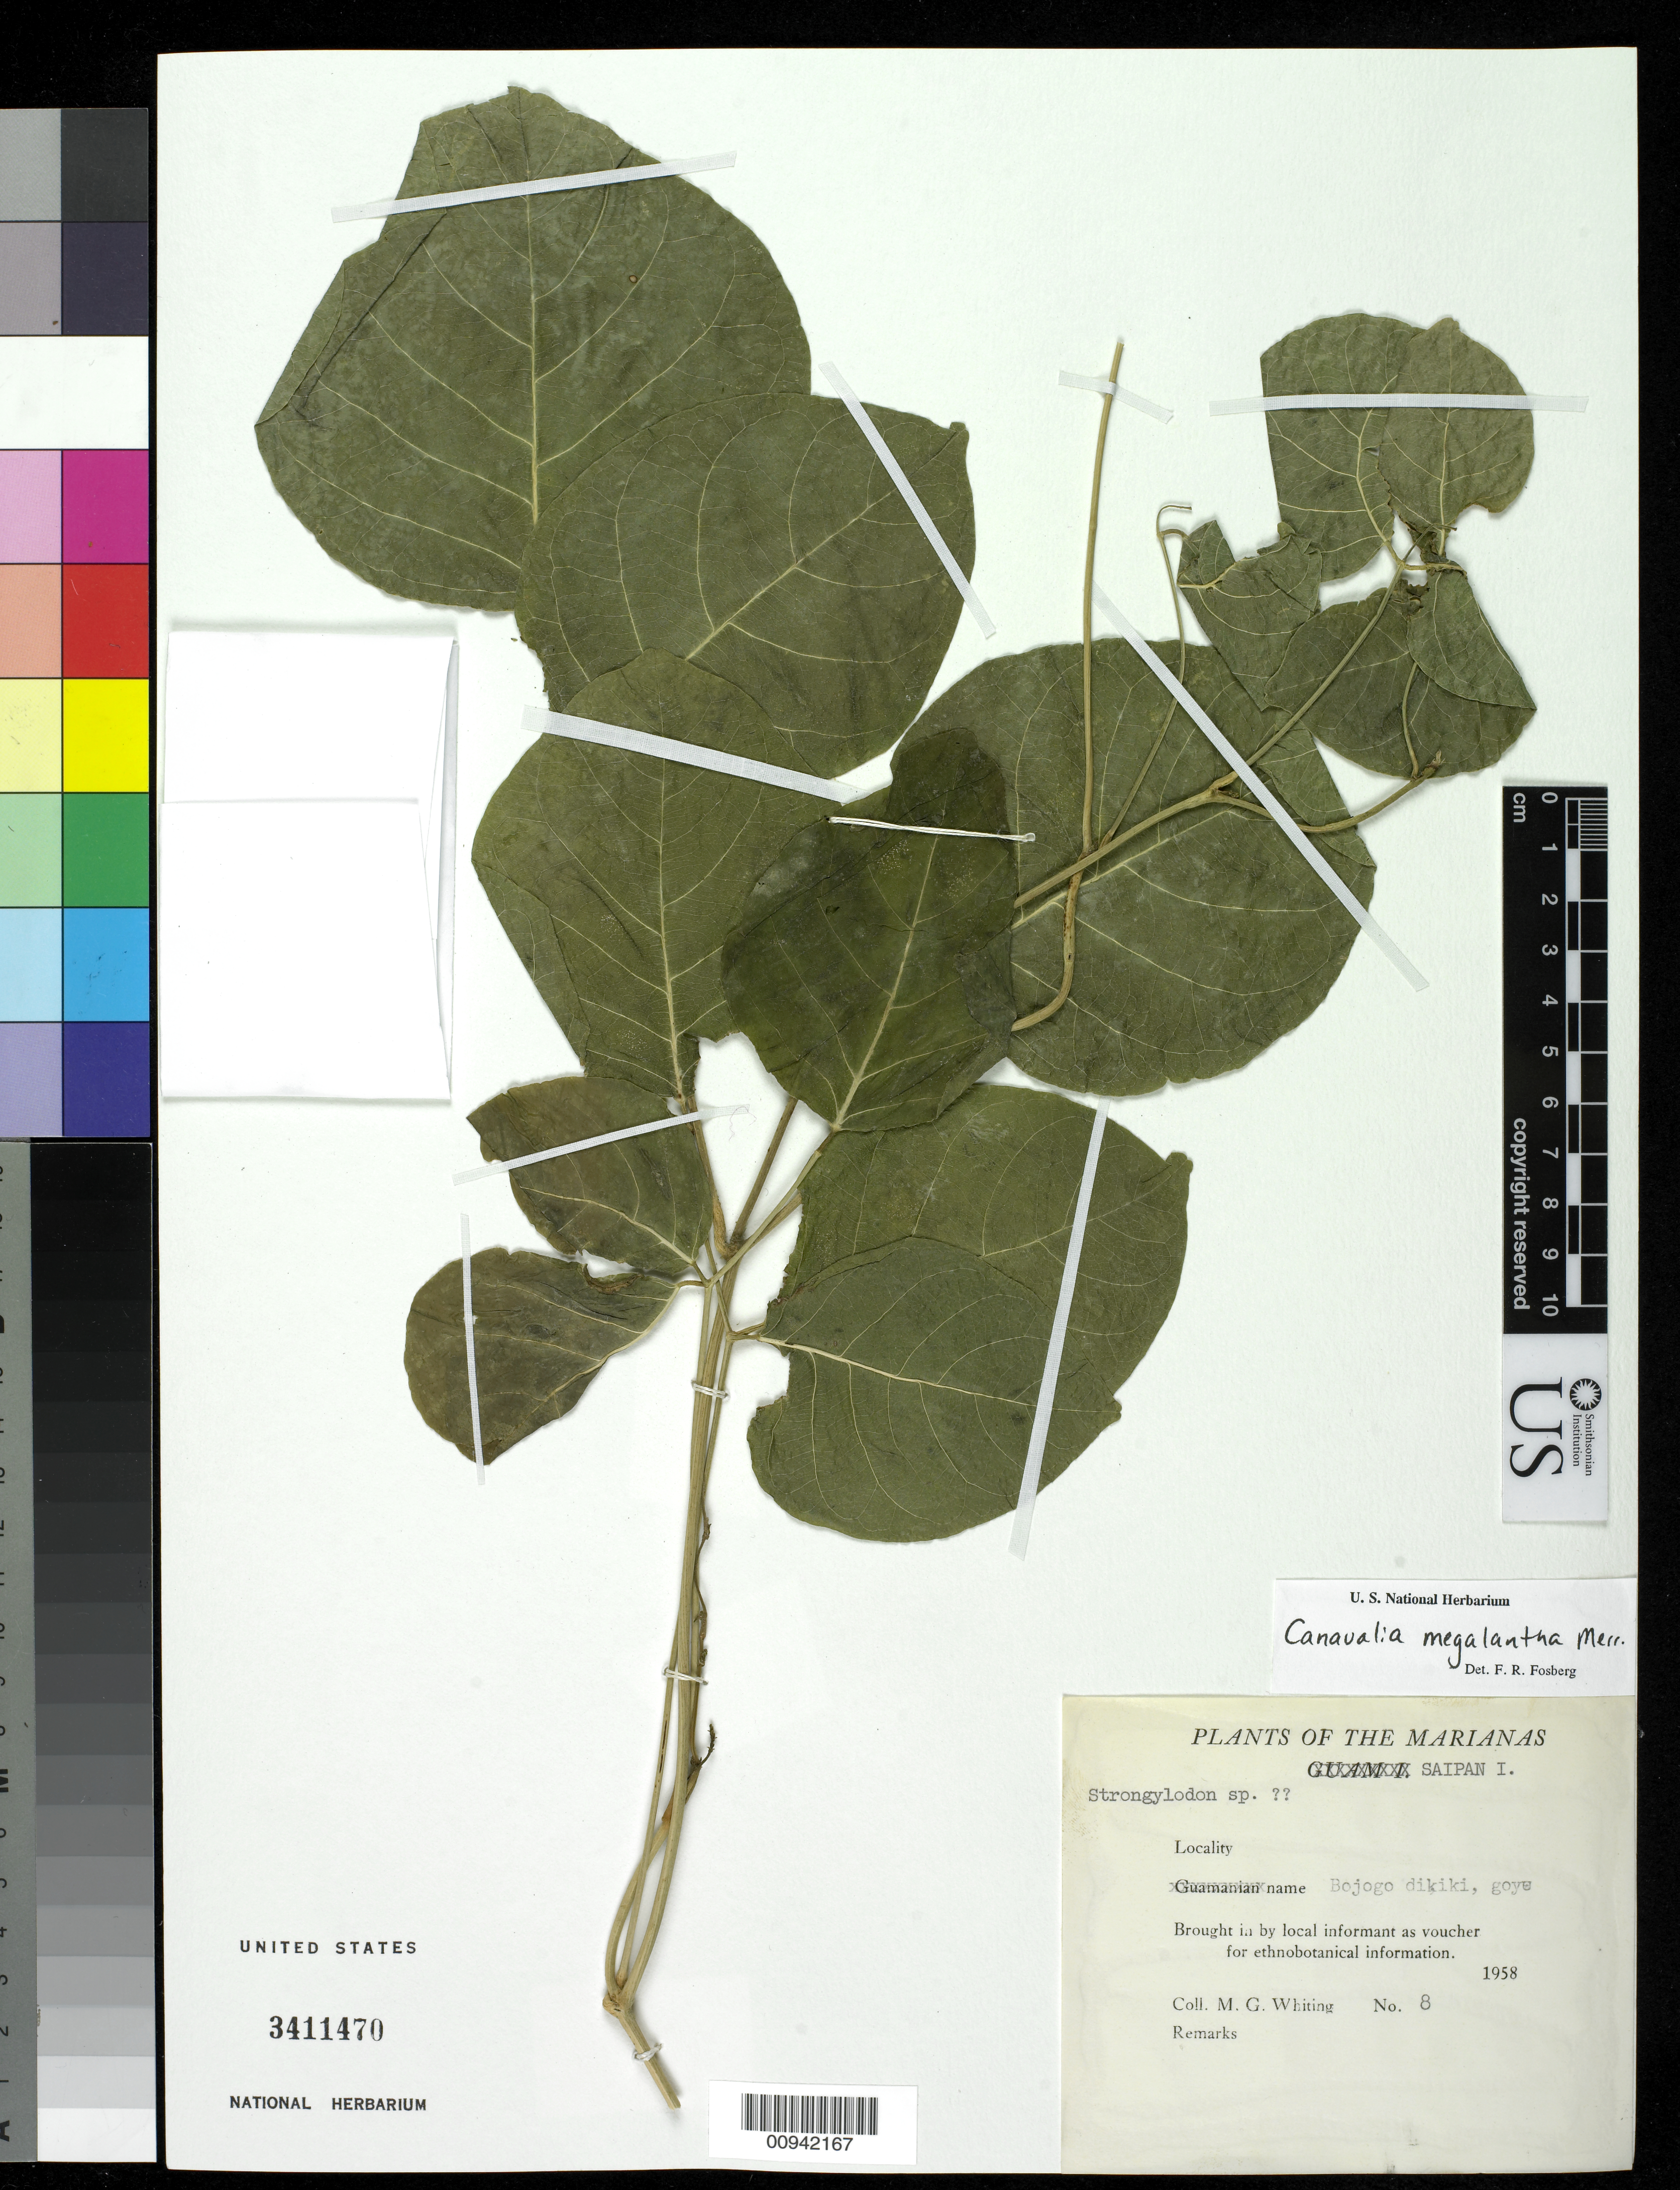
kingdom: Plantae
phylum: Tracheophyta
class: Magnoliopsida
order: Fabales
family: Fabaceae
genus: Canavalia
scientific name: Canavalia megalantha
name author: Merr.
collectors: M. Whiting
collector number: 8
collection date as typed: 1958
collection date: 1958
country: Northern Mariana Islands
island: Saipan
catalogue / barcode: US 3411470